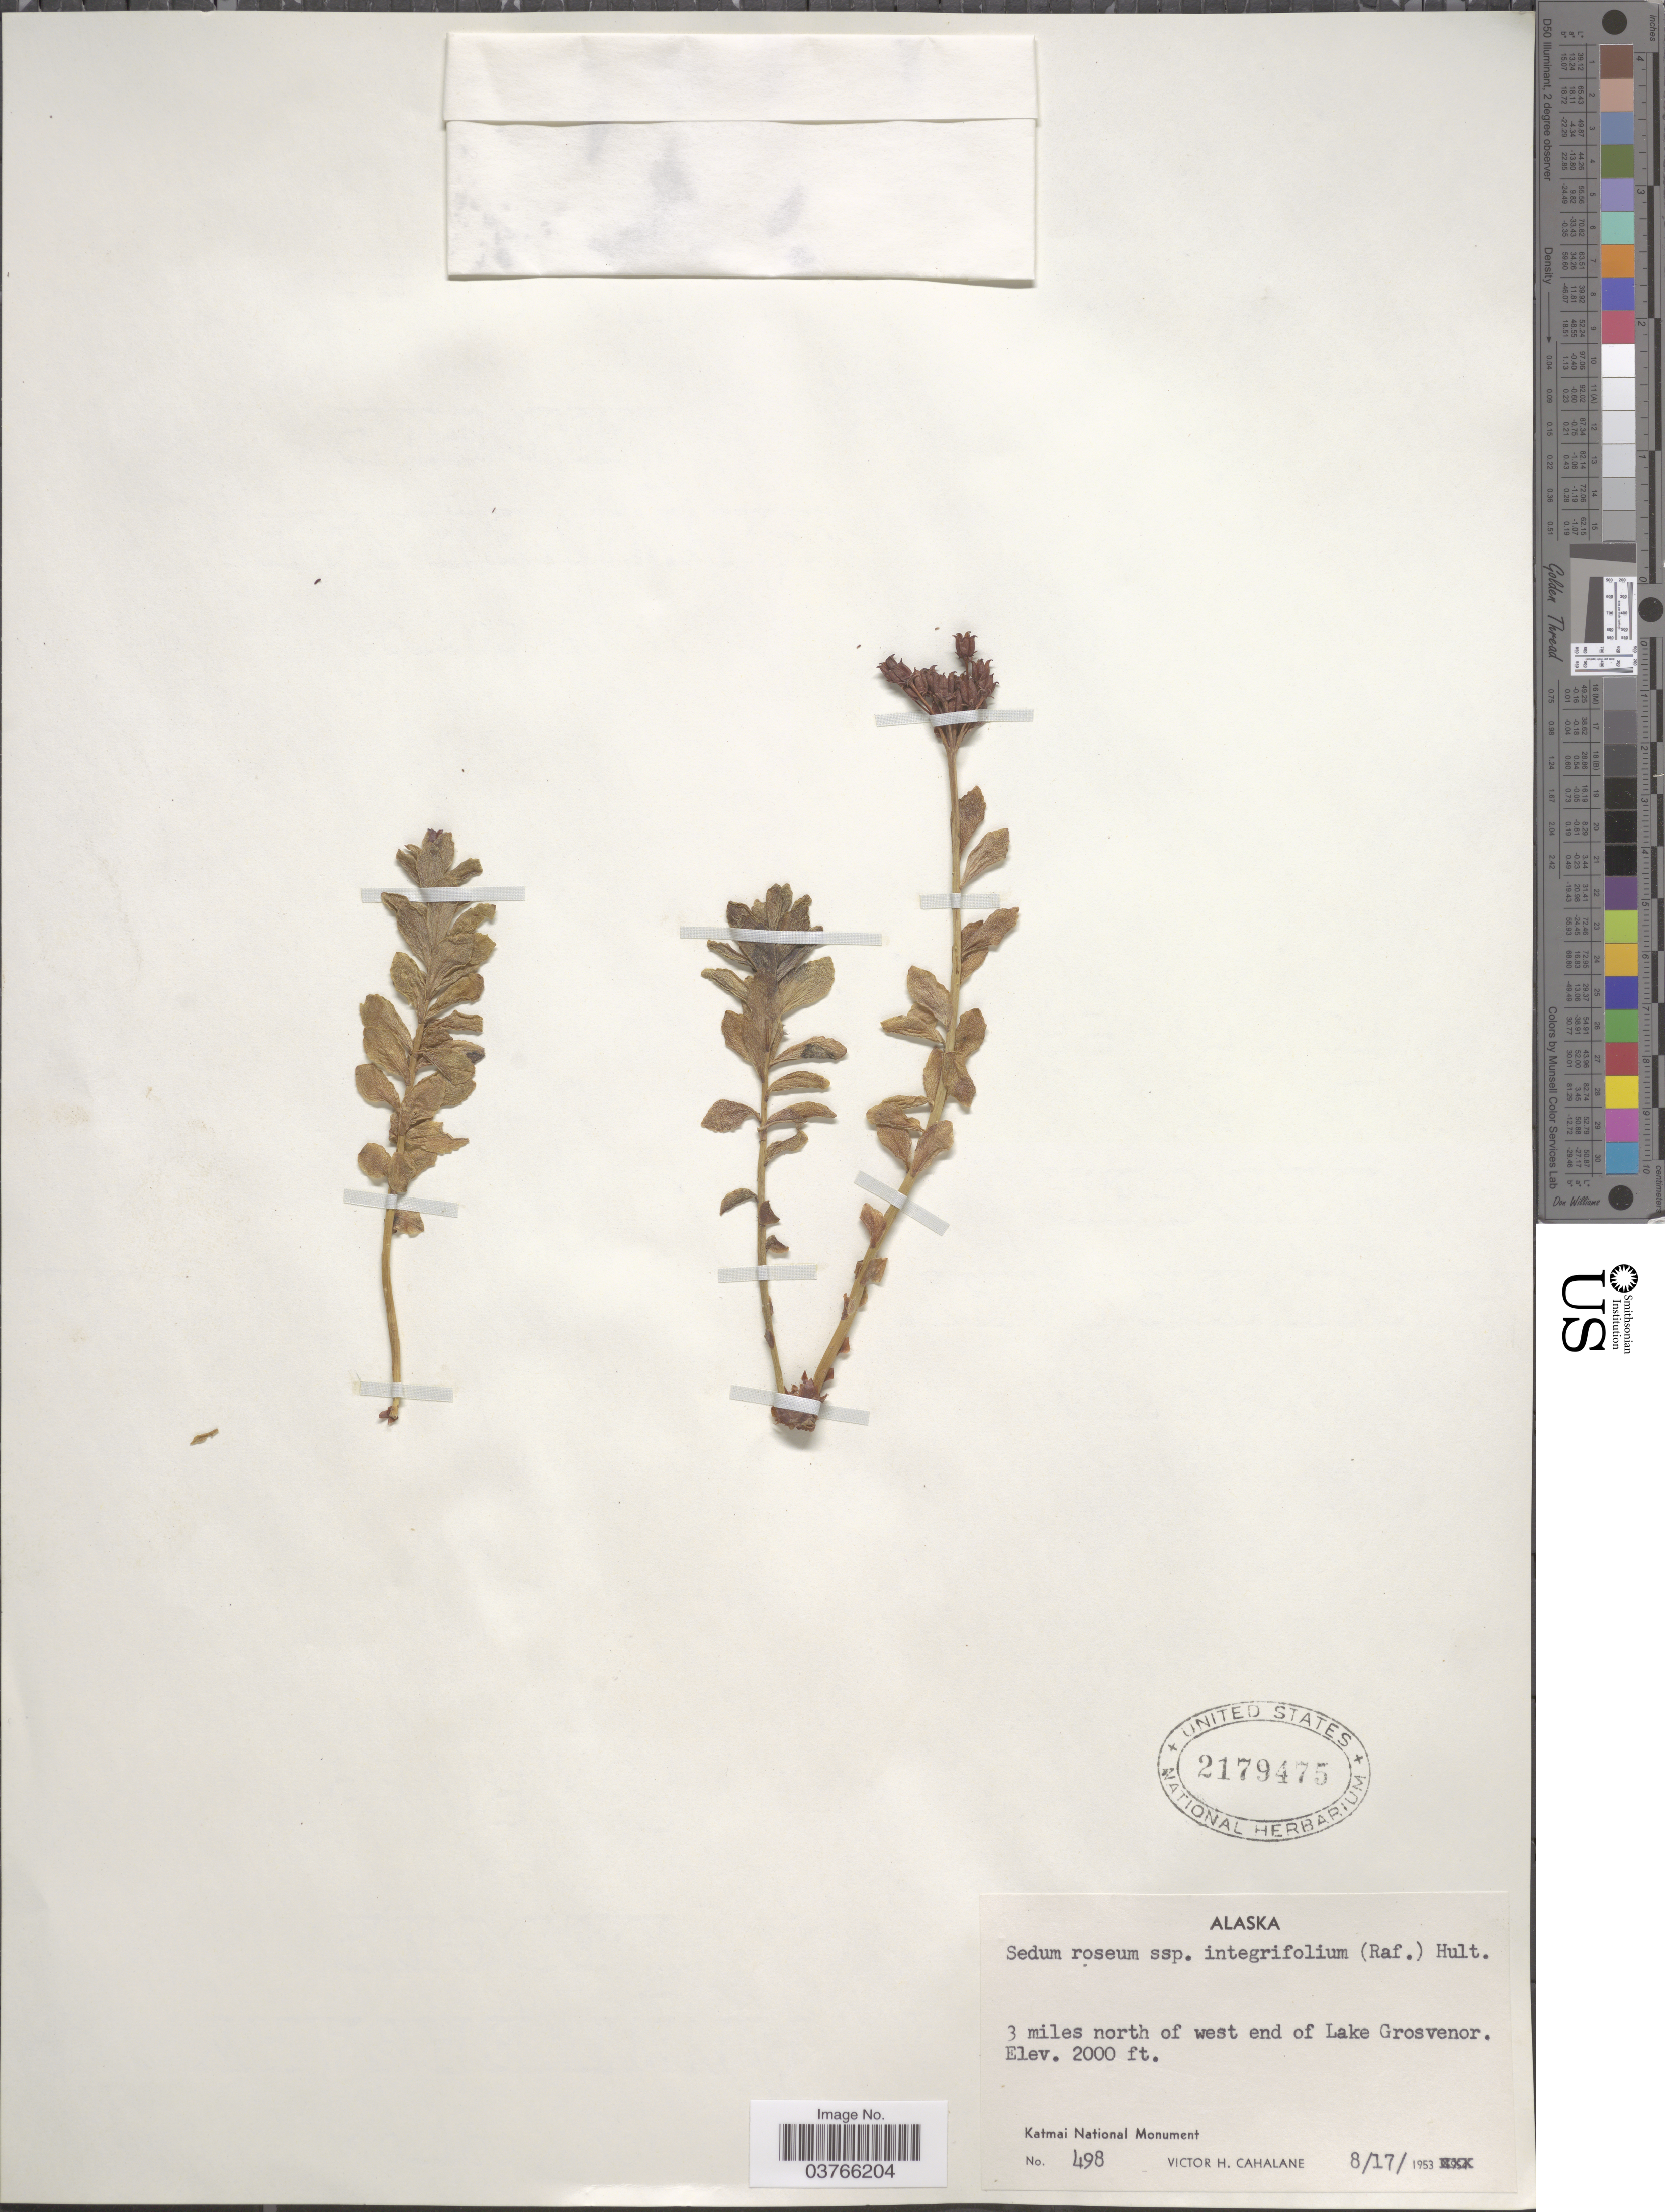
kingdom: Plantae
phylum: Tracheophyta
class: Magnoliopsida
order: Saxifragales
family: Crassulaceae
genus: Rhodiola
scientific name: Rhodiola integrifolia subsp. integrifolia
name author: Raf.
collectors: V. Cahalane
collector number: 498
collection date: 1953-08-17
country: United States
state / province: Alaska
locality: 3 miles north of west end of Lake Grosvenor. Katmai National Monument.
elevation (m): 610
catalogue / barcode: US 2179475